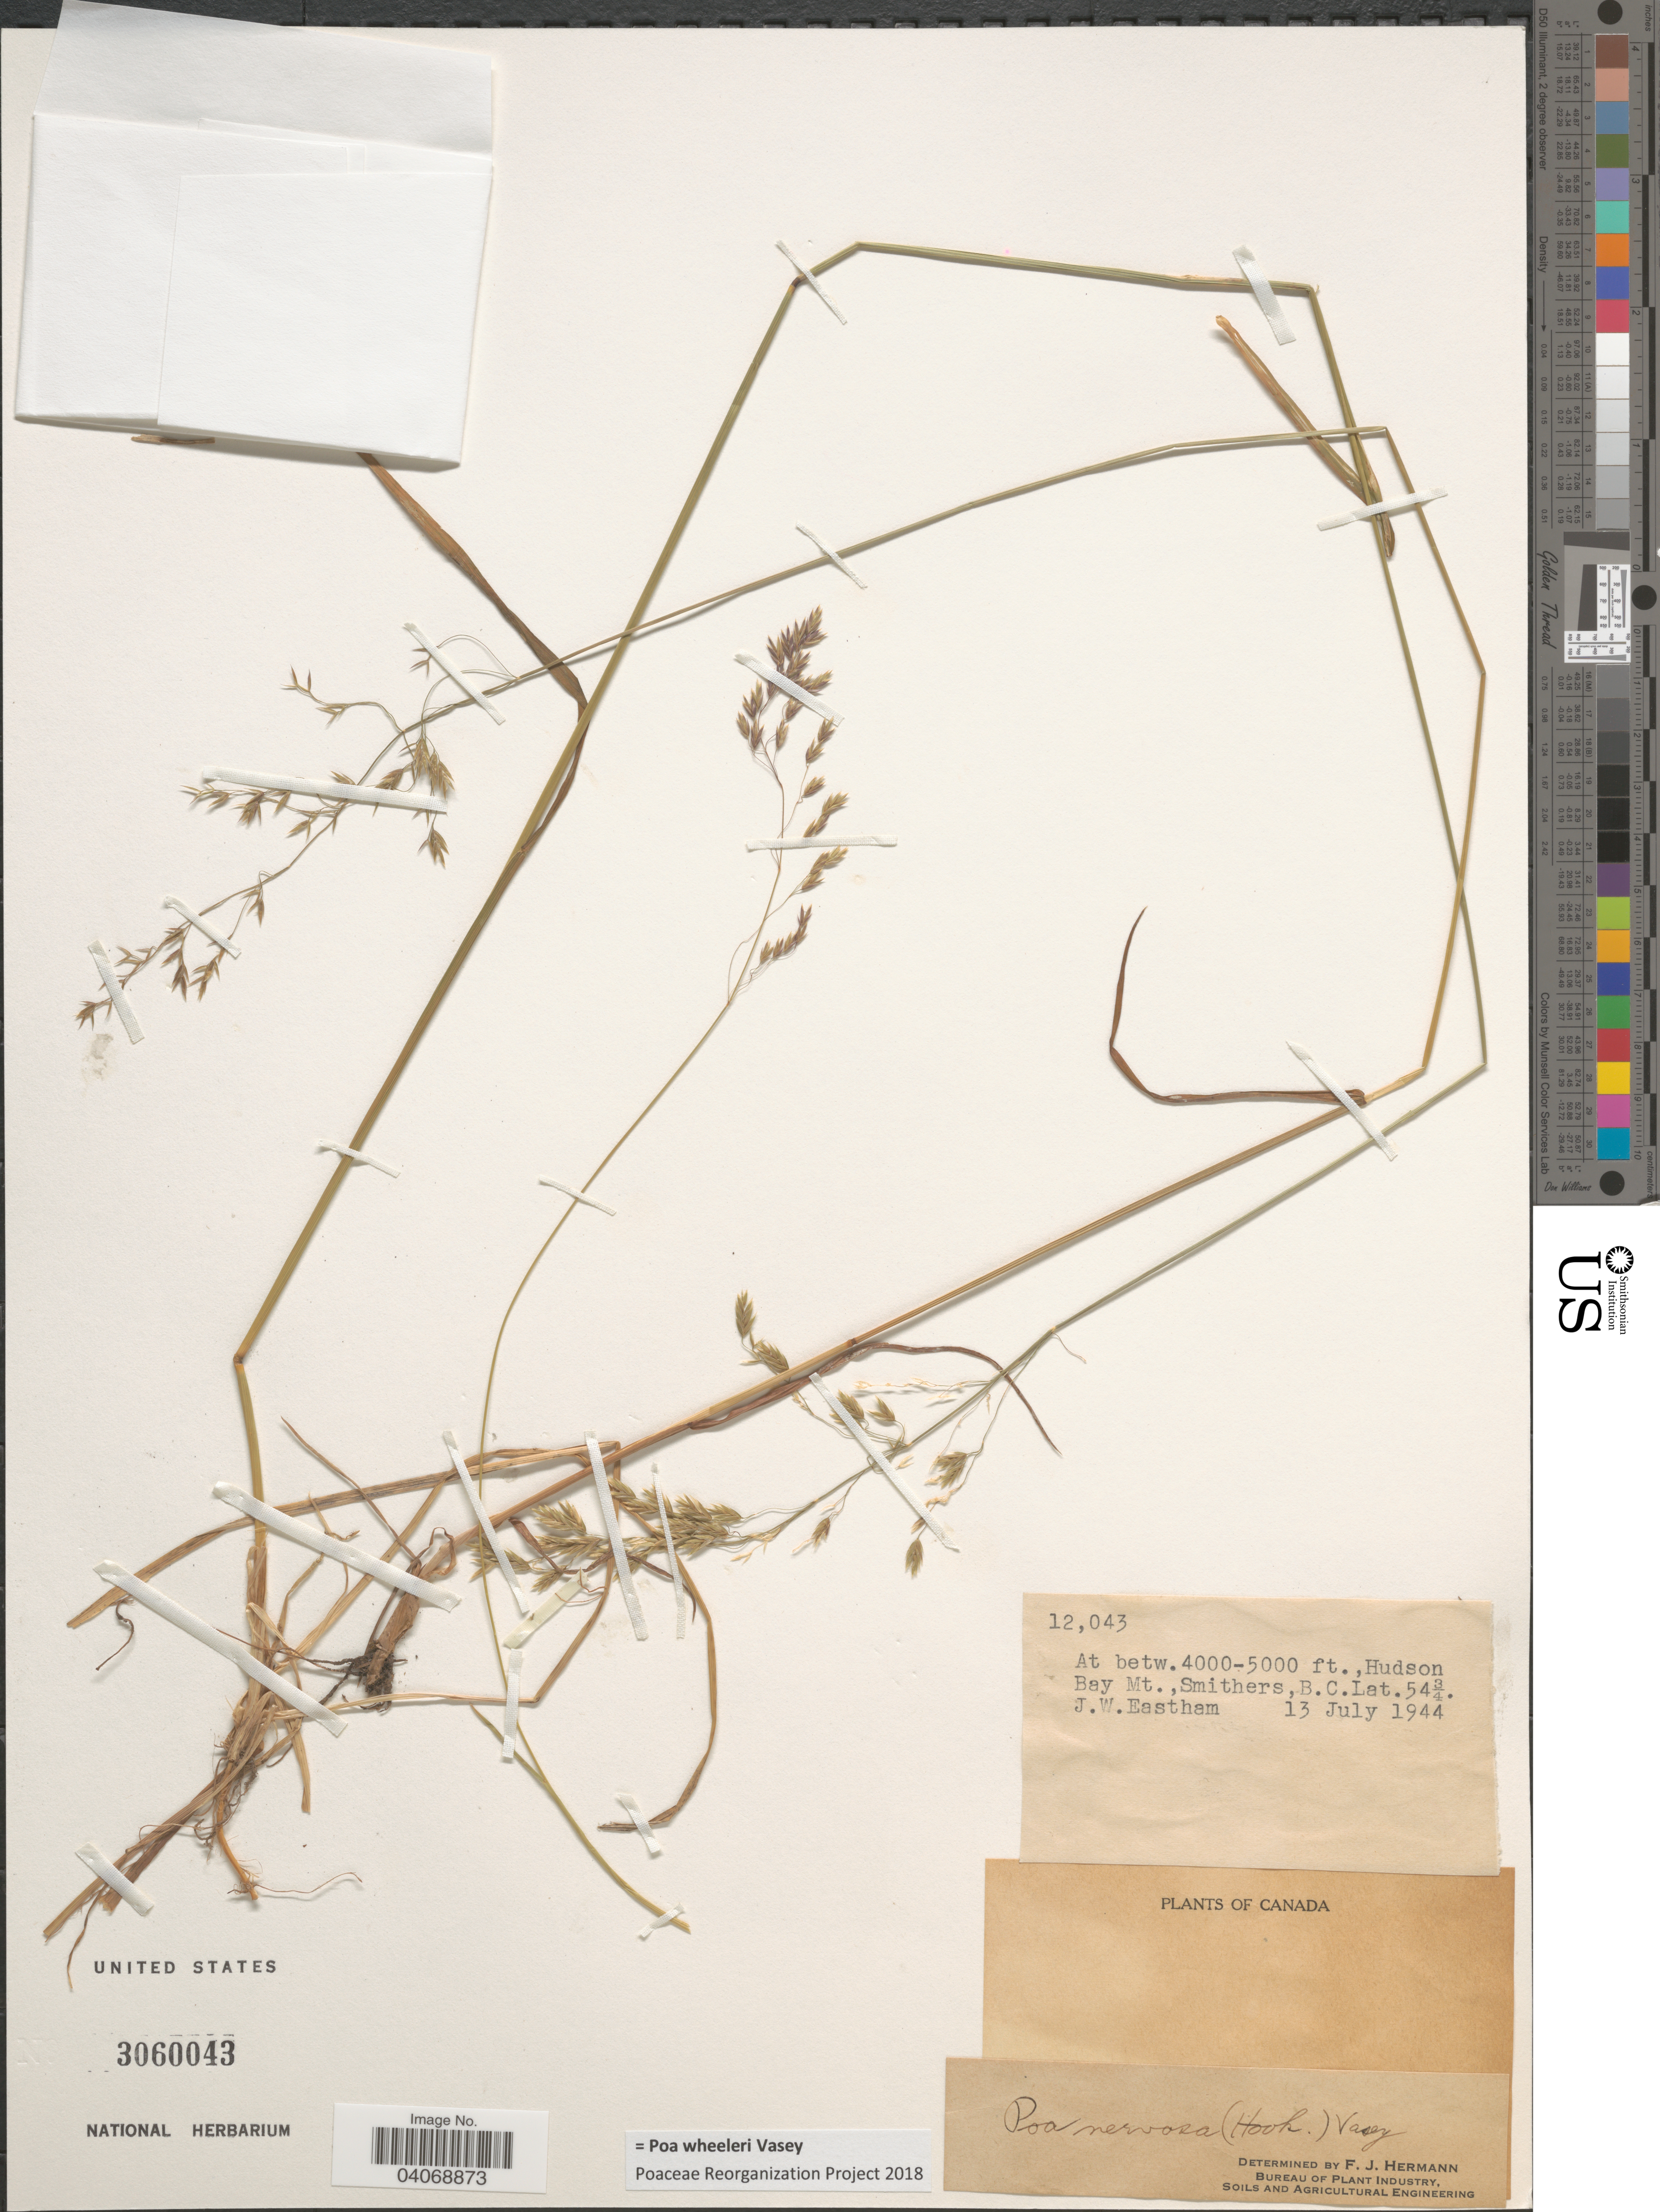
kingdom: Plantae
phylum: Tracheophyta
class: Liliopsida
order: Poales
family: Poaceae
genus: Poa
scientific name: Poa wheeleri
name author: Vasey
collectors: J. Eastham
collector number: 12043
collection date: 1944-07-13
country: Canada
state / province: British Columbia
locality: Hudson Bay Mt.,Smithers.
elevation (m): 1219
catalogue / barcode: US 3060043